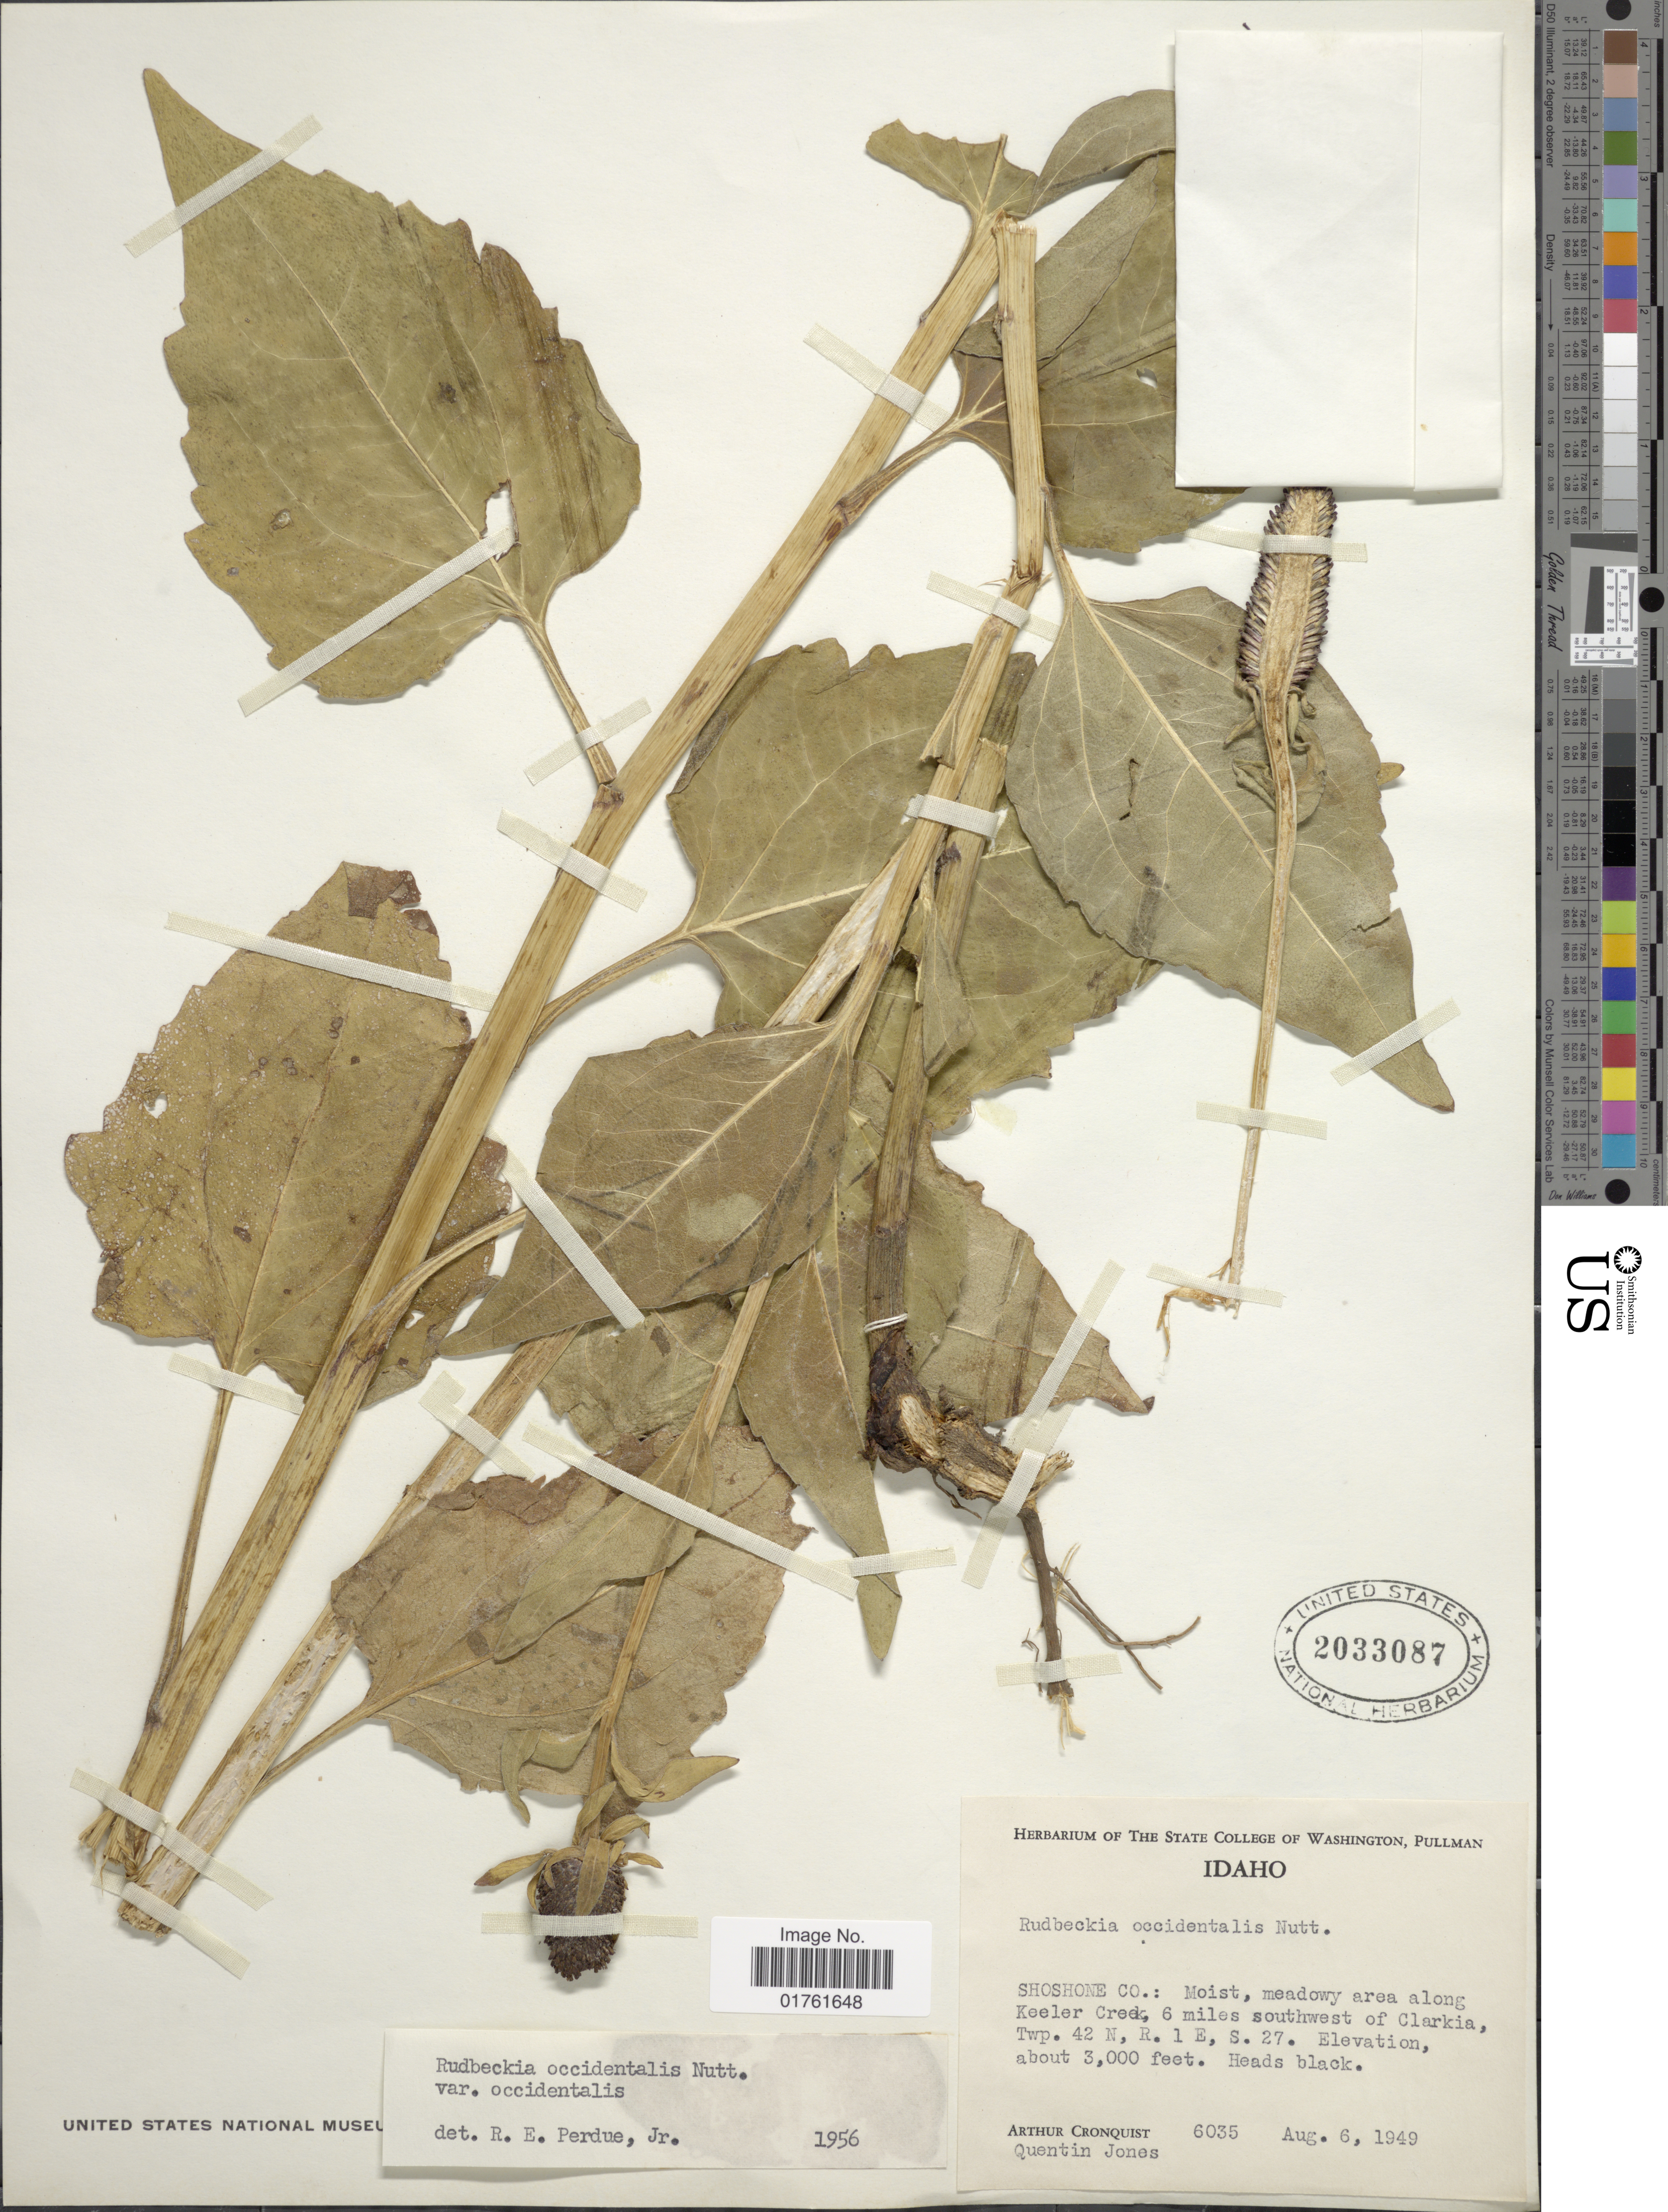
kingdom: Plantae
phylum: Tracheophyta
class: Magnoliopsida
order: Asterales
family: Asteraceae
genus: Rudbeckia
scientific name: Rudbeckia occidentalis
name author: Nutt.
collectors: A. J. Cronquist & Q. Jones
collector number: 6035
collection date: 1949-08-06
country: United States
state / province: Idaho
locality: Shoshone Co.: Moist, meadowy area long Keeler Creek, 6 miles southwest of Clarkia, Twp. 42 N, R. 1 E, S. 27, Heads black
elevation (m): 914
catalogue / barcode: US 2033087